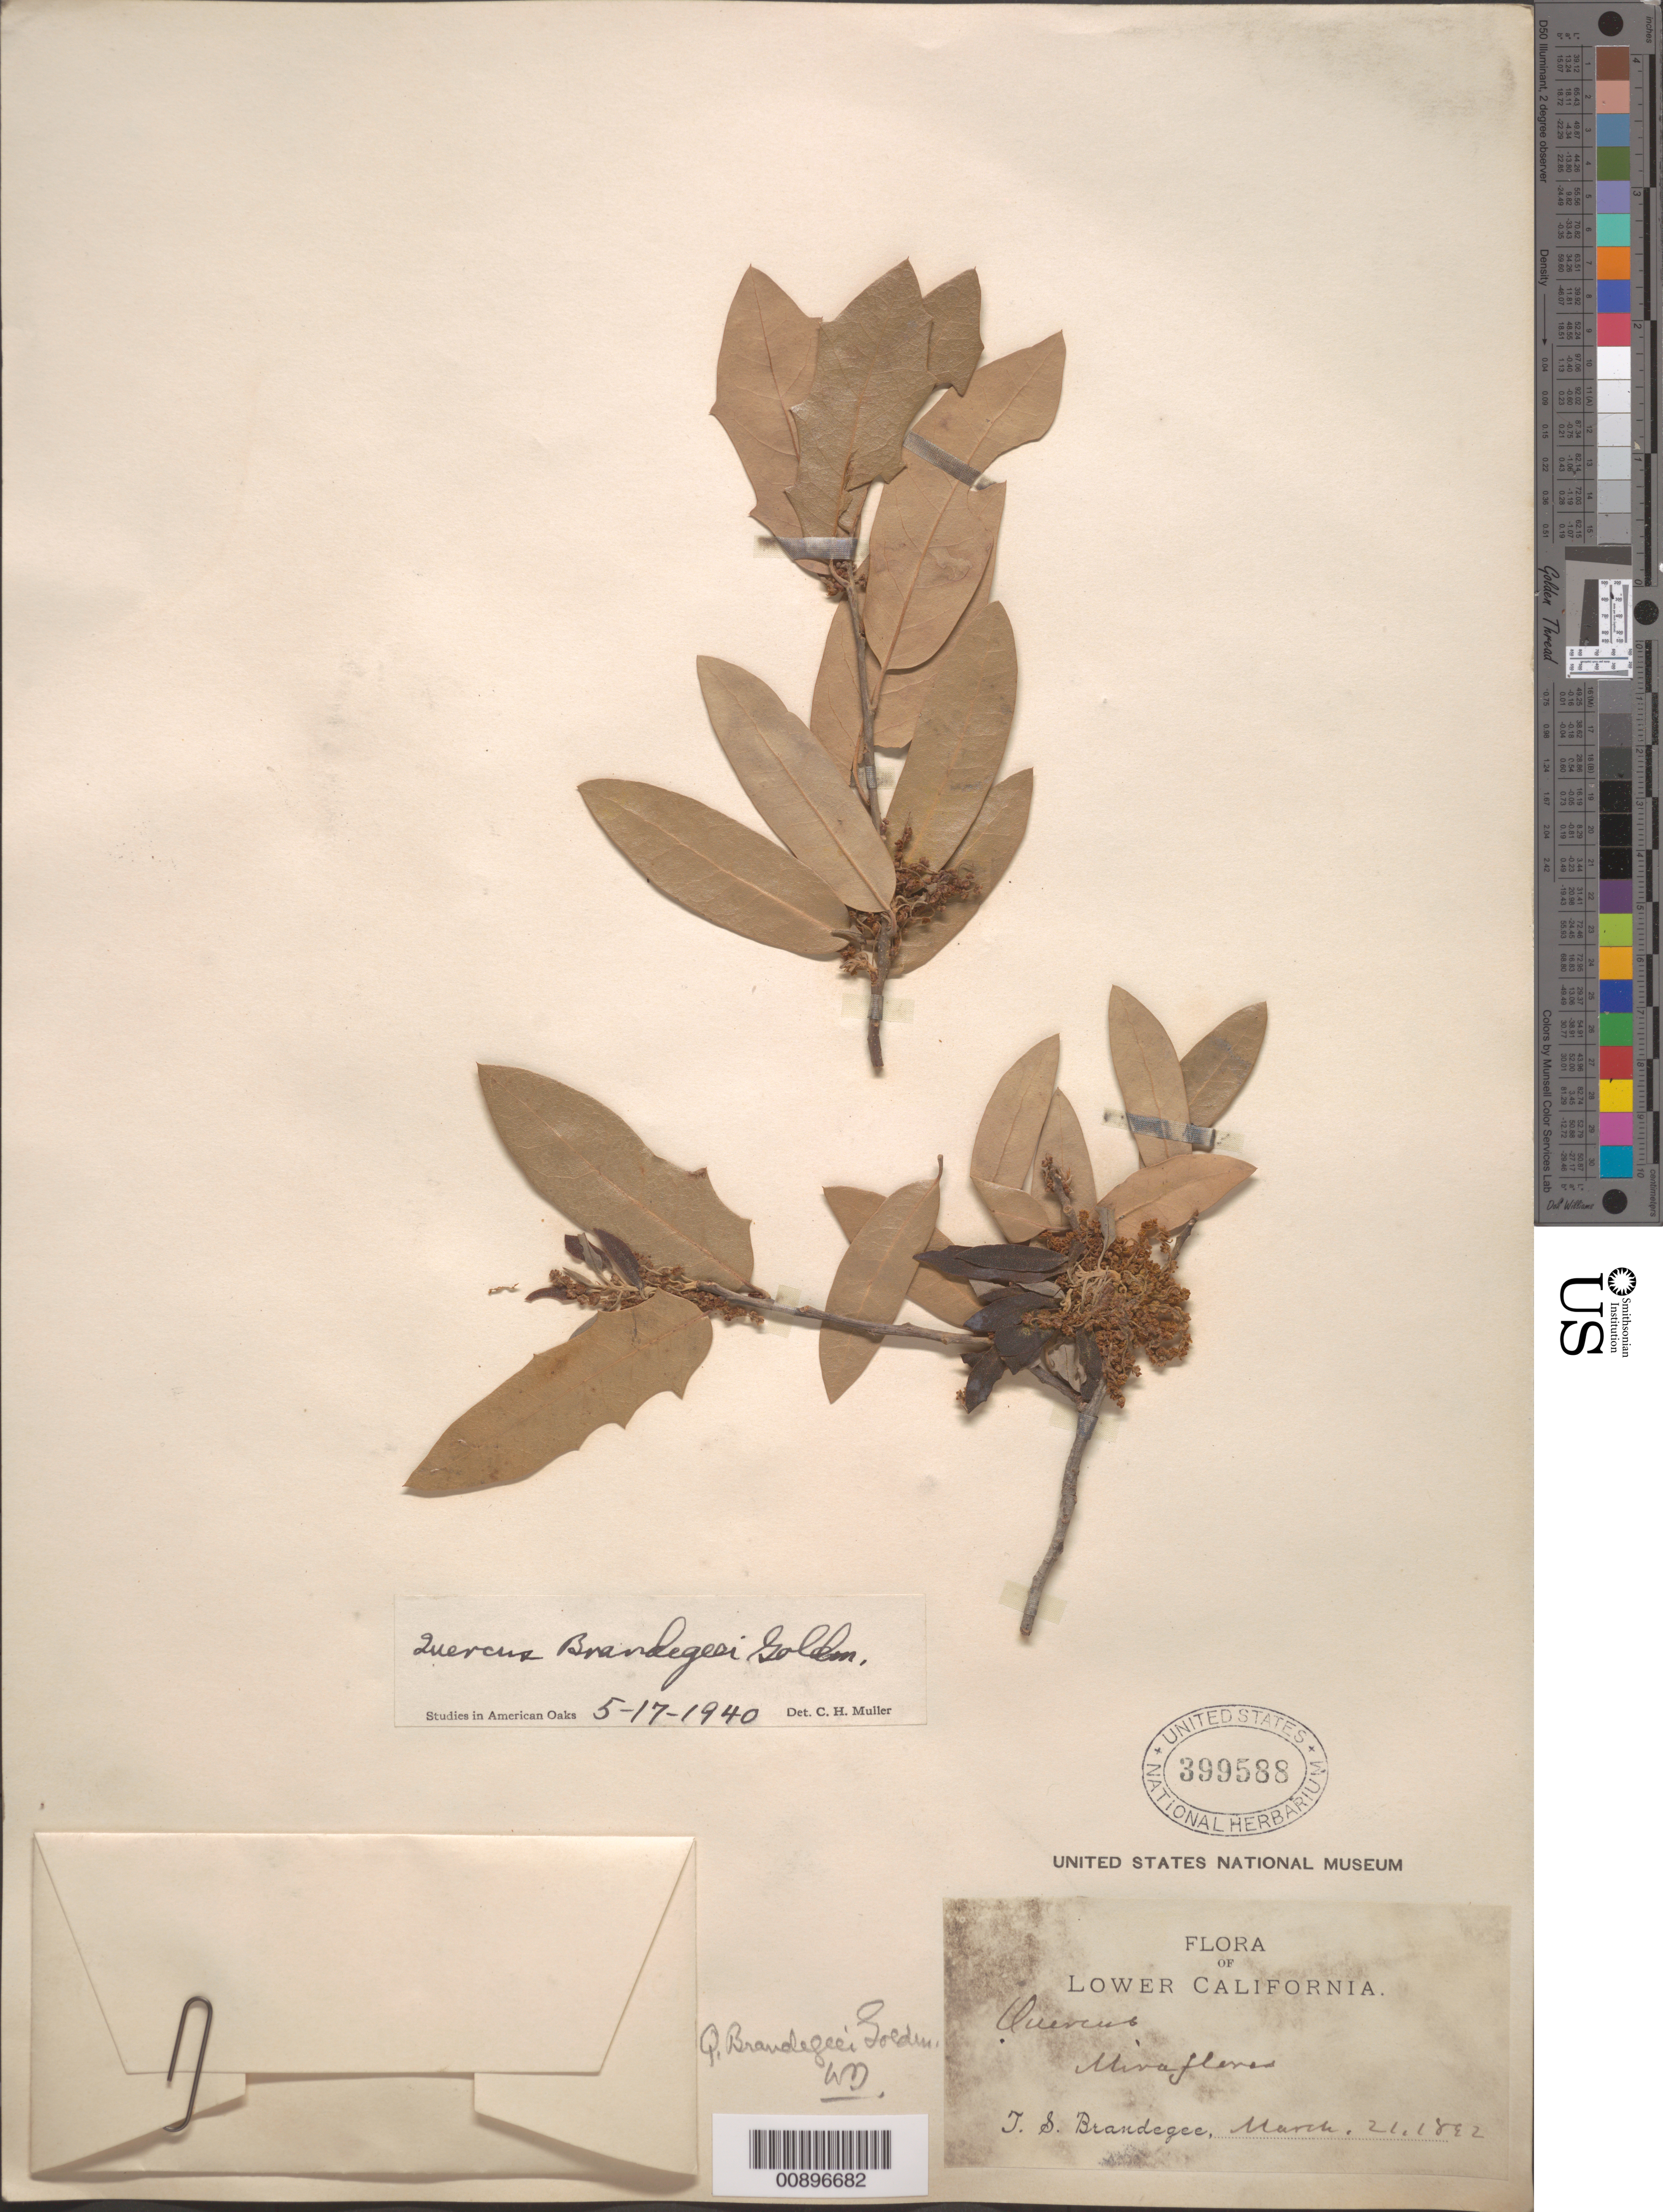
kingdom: Plantae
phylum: Tracheophyta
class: Magnoliopsida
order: Fagales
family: Fagaceae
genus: Quercus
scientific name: Quercus brandegeei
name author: Goldman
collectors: T. S. Brandegee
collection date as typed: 21 Mar 1892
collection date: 1892-03-21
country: Mexico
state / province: Baja California Sur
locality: Miraflores. Lower California.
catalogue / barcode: US 399588